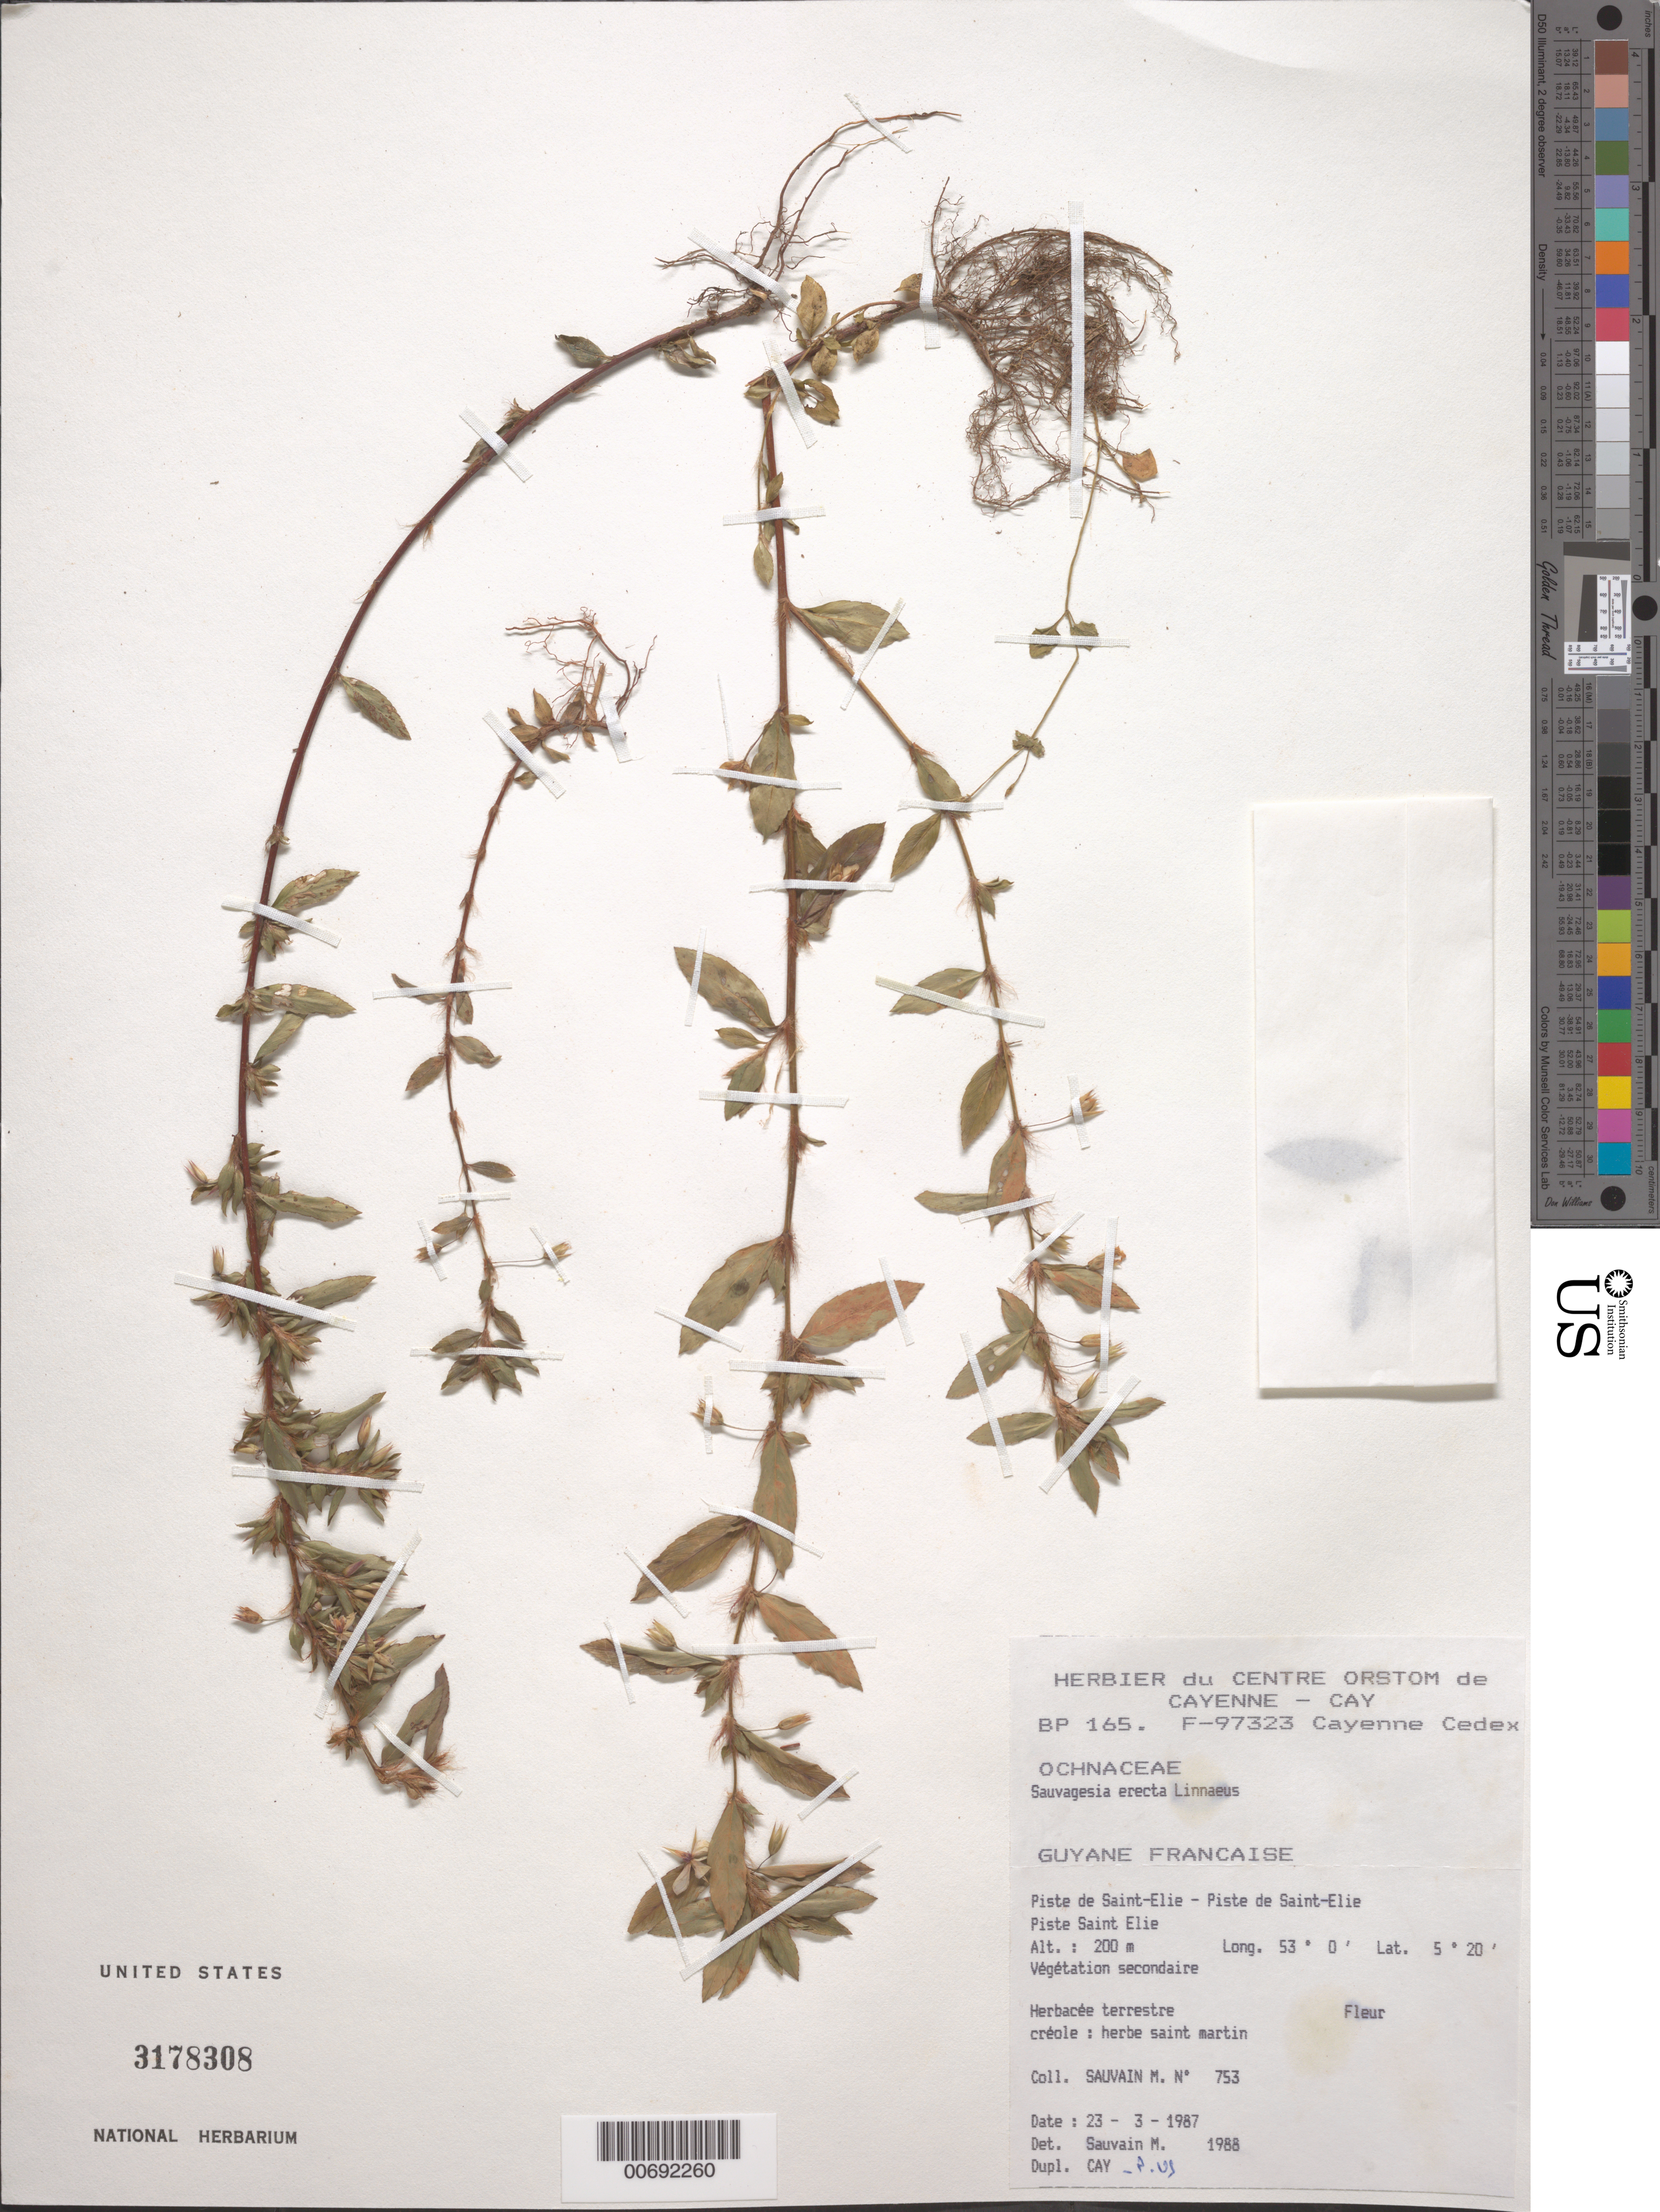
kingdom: Plantae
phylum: Tracheophyta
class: Magnoliopsida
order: Malpighiales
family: Ochnaceae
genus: Sauvagesia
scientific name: Sauvagesia erecta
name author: L.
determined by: Sauvain, M.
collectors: M. Sauvain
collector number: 753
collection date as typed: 23-Mar-87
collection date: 1987-03-23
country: French Guiana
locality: Piste de Saint-Élie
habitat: Secondary vegetation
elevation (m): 200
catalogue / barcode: US 3178308